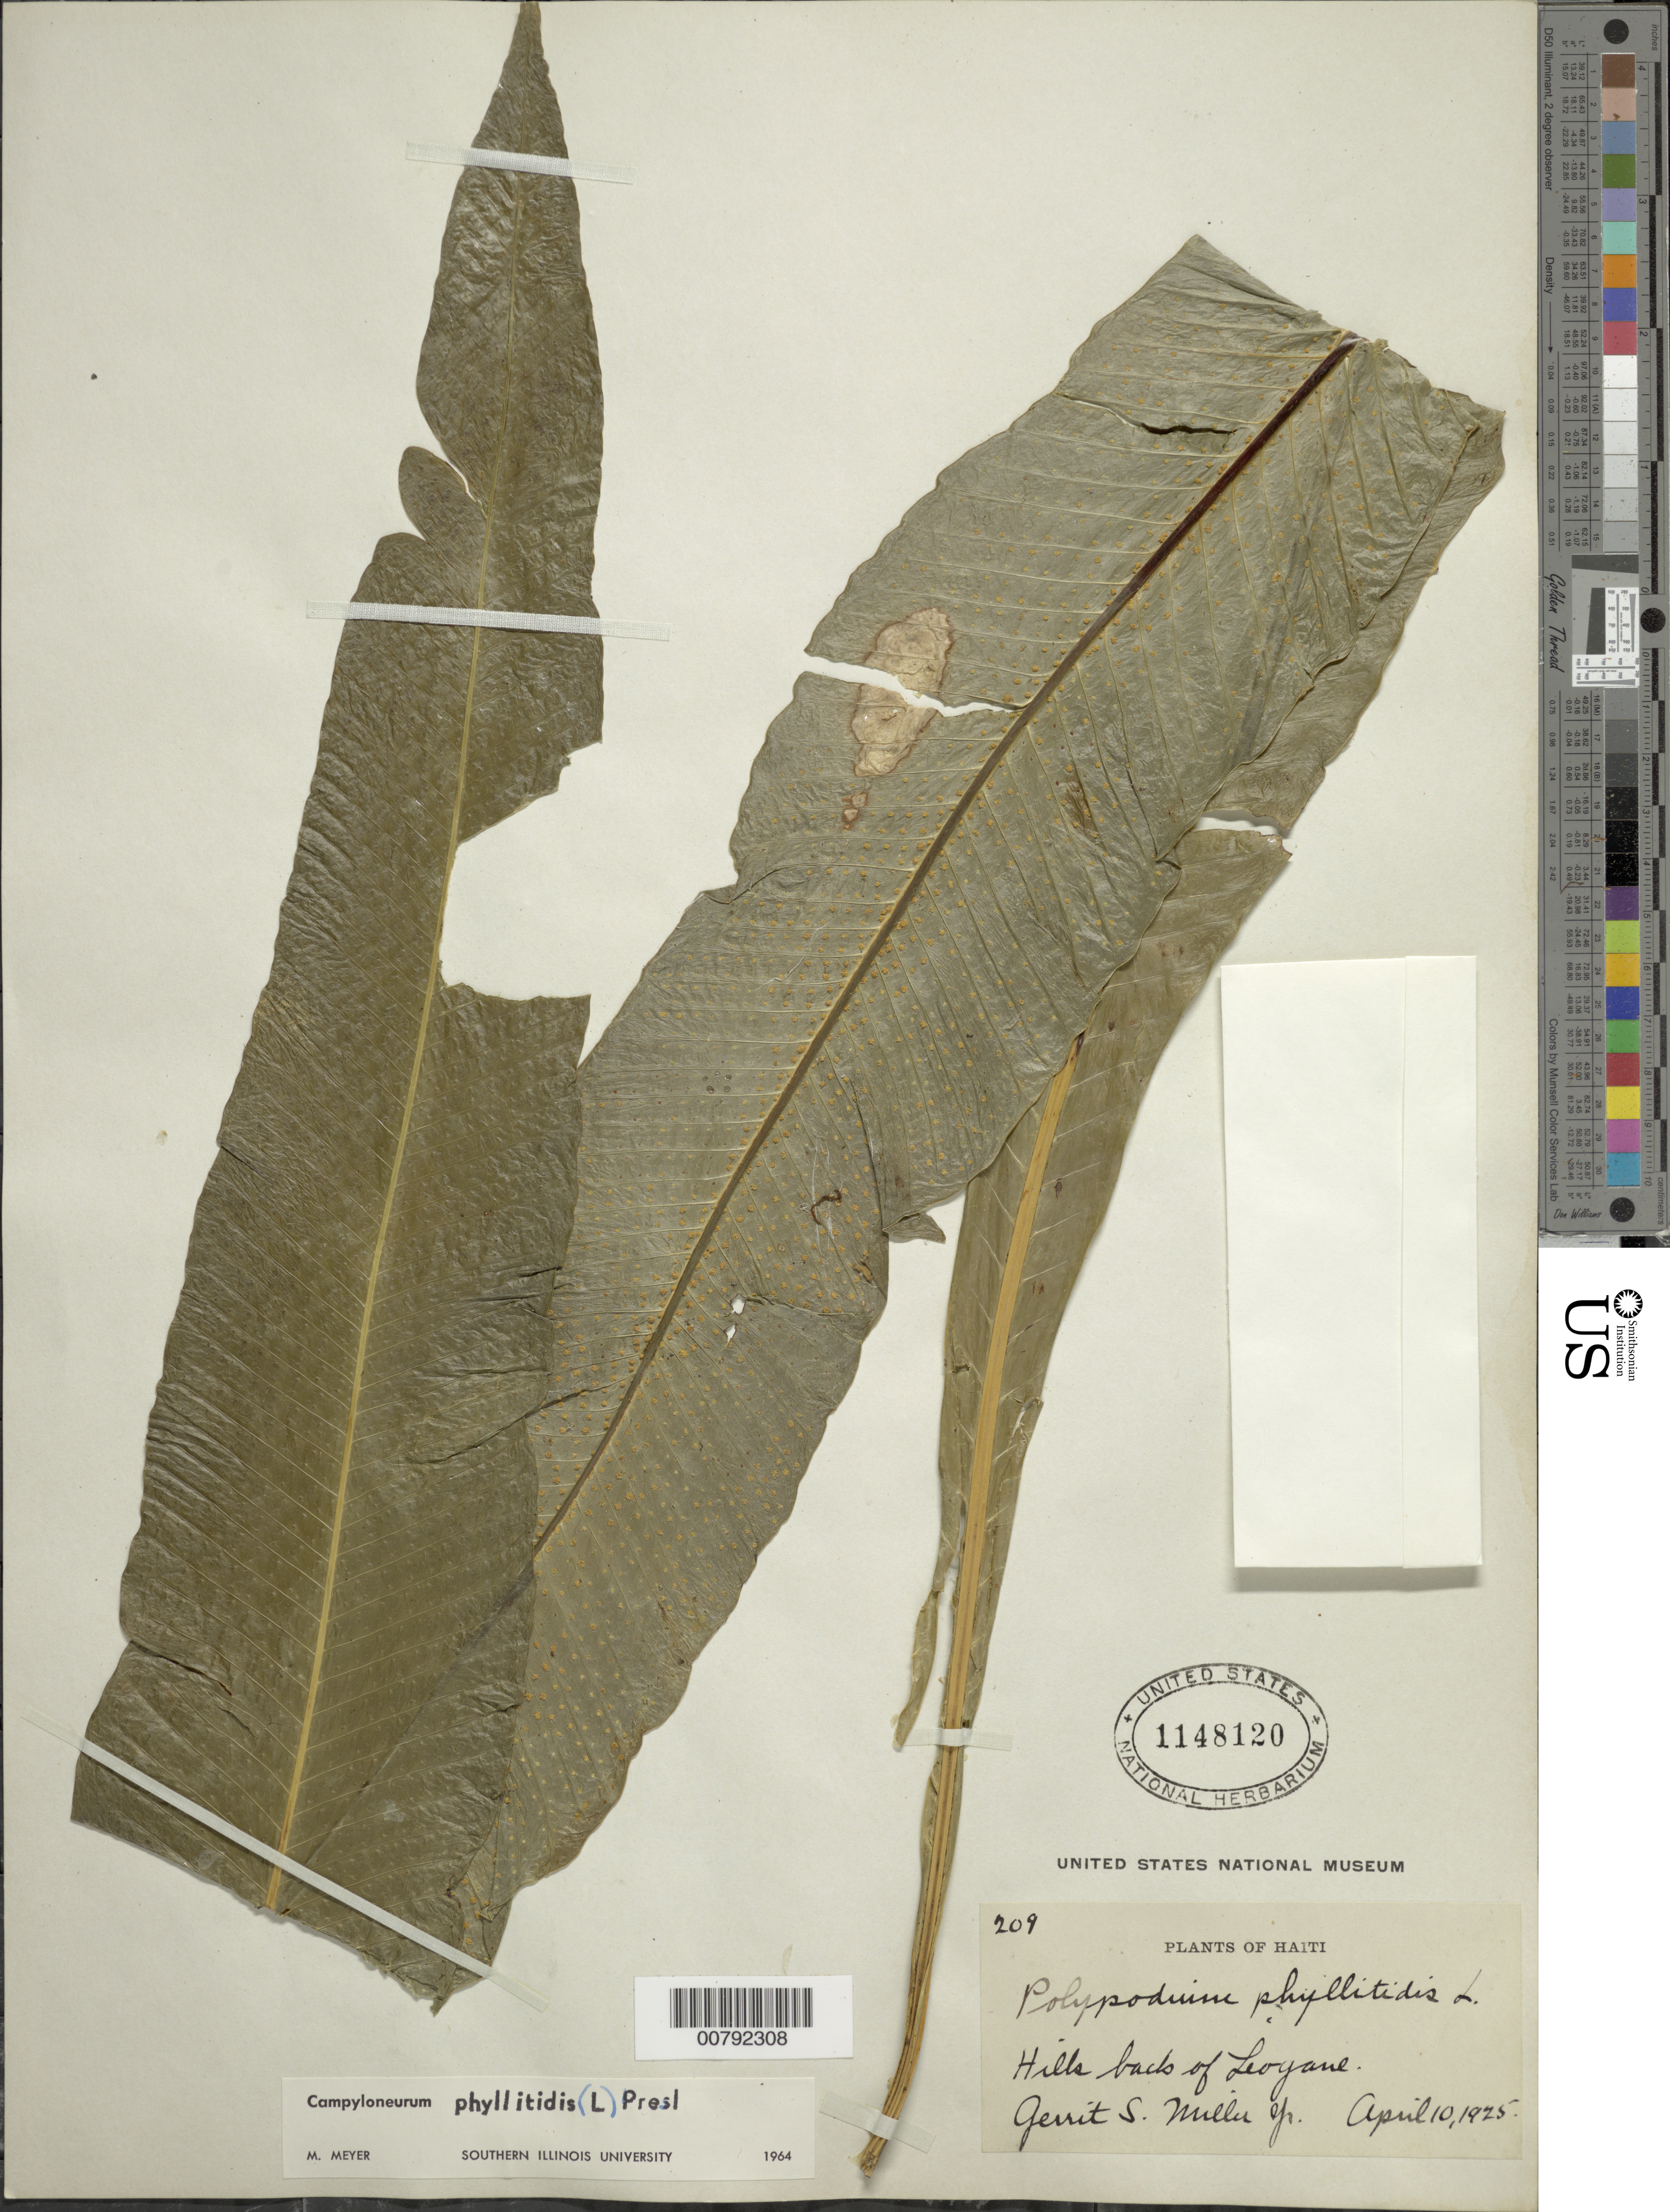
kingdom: Plantae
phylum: Tracheophyta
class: Polypodiopsida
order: Polypodiales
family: Polypodiaceae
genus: Campyloneurum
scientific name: Campyloneurum phyllitidis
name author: (L.) C. Presl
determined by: Meyer, M.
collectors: G. S. Miller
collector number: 209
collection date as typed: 10 Apr 1925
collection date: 1925-04-10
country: Haiti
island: Hispaniola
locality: Leogane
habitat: Hills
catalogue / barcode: US 1148120